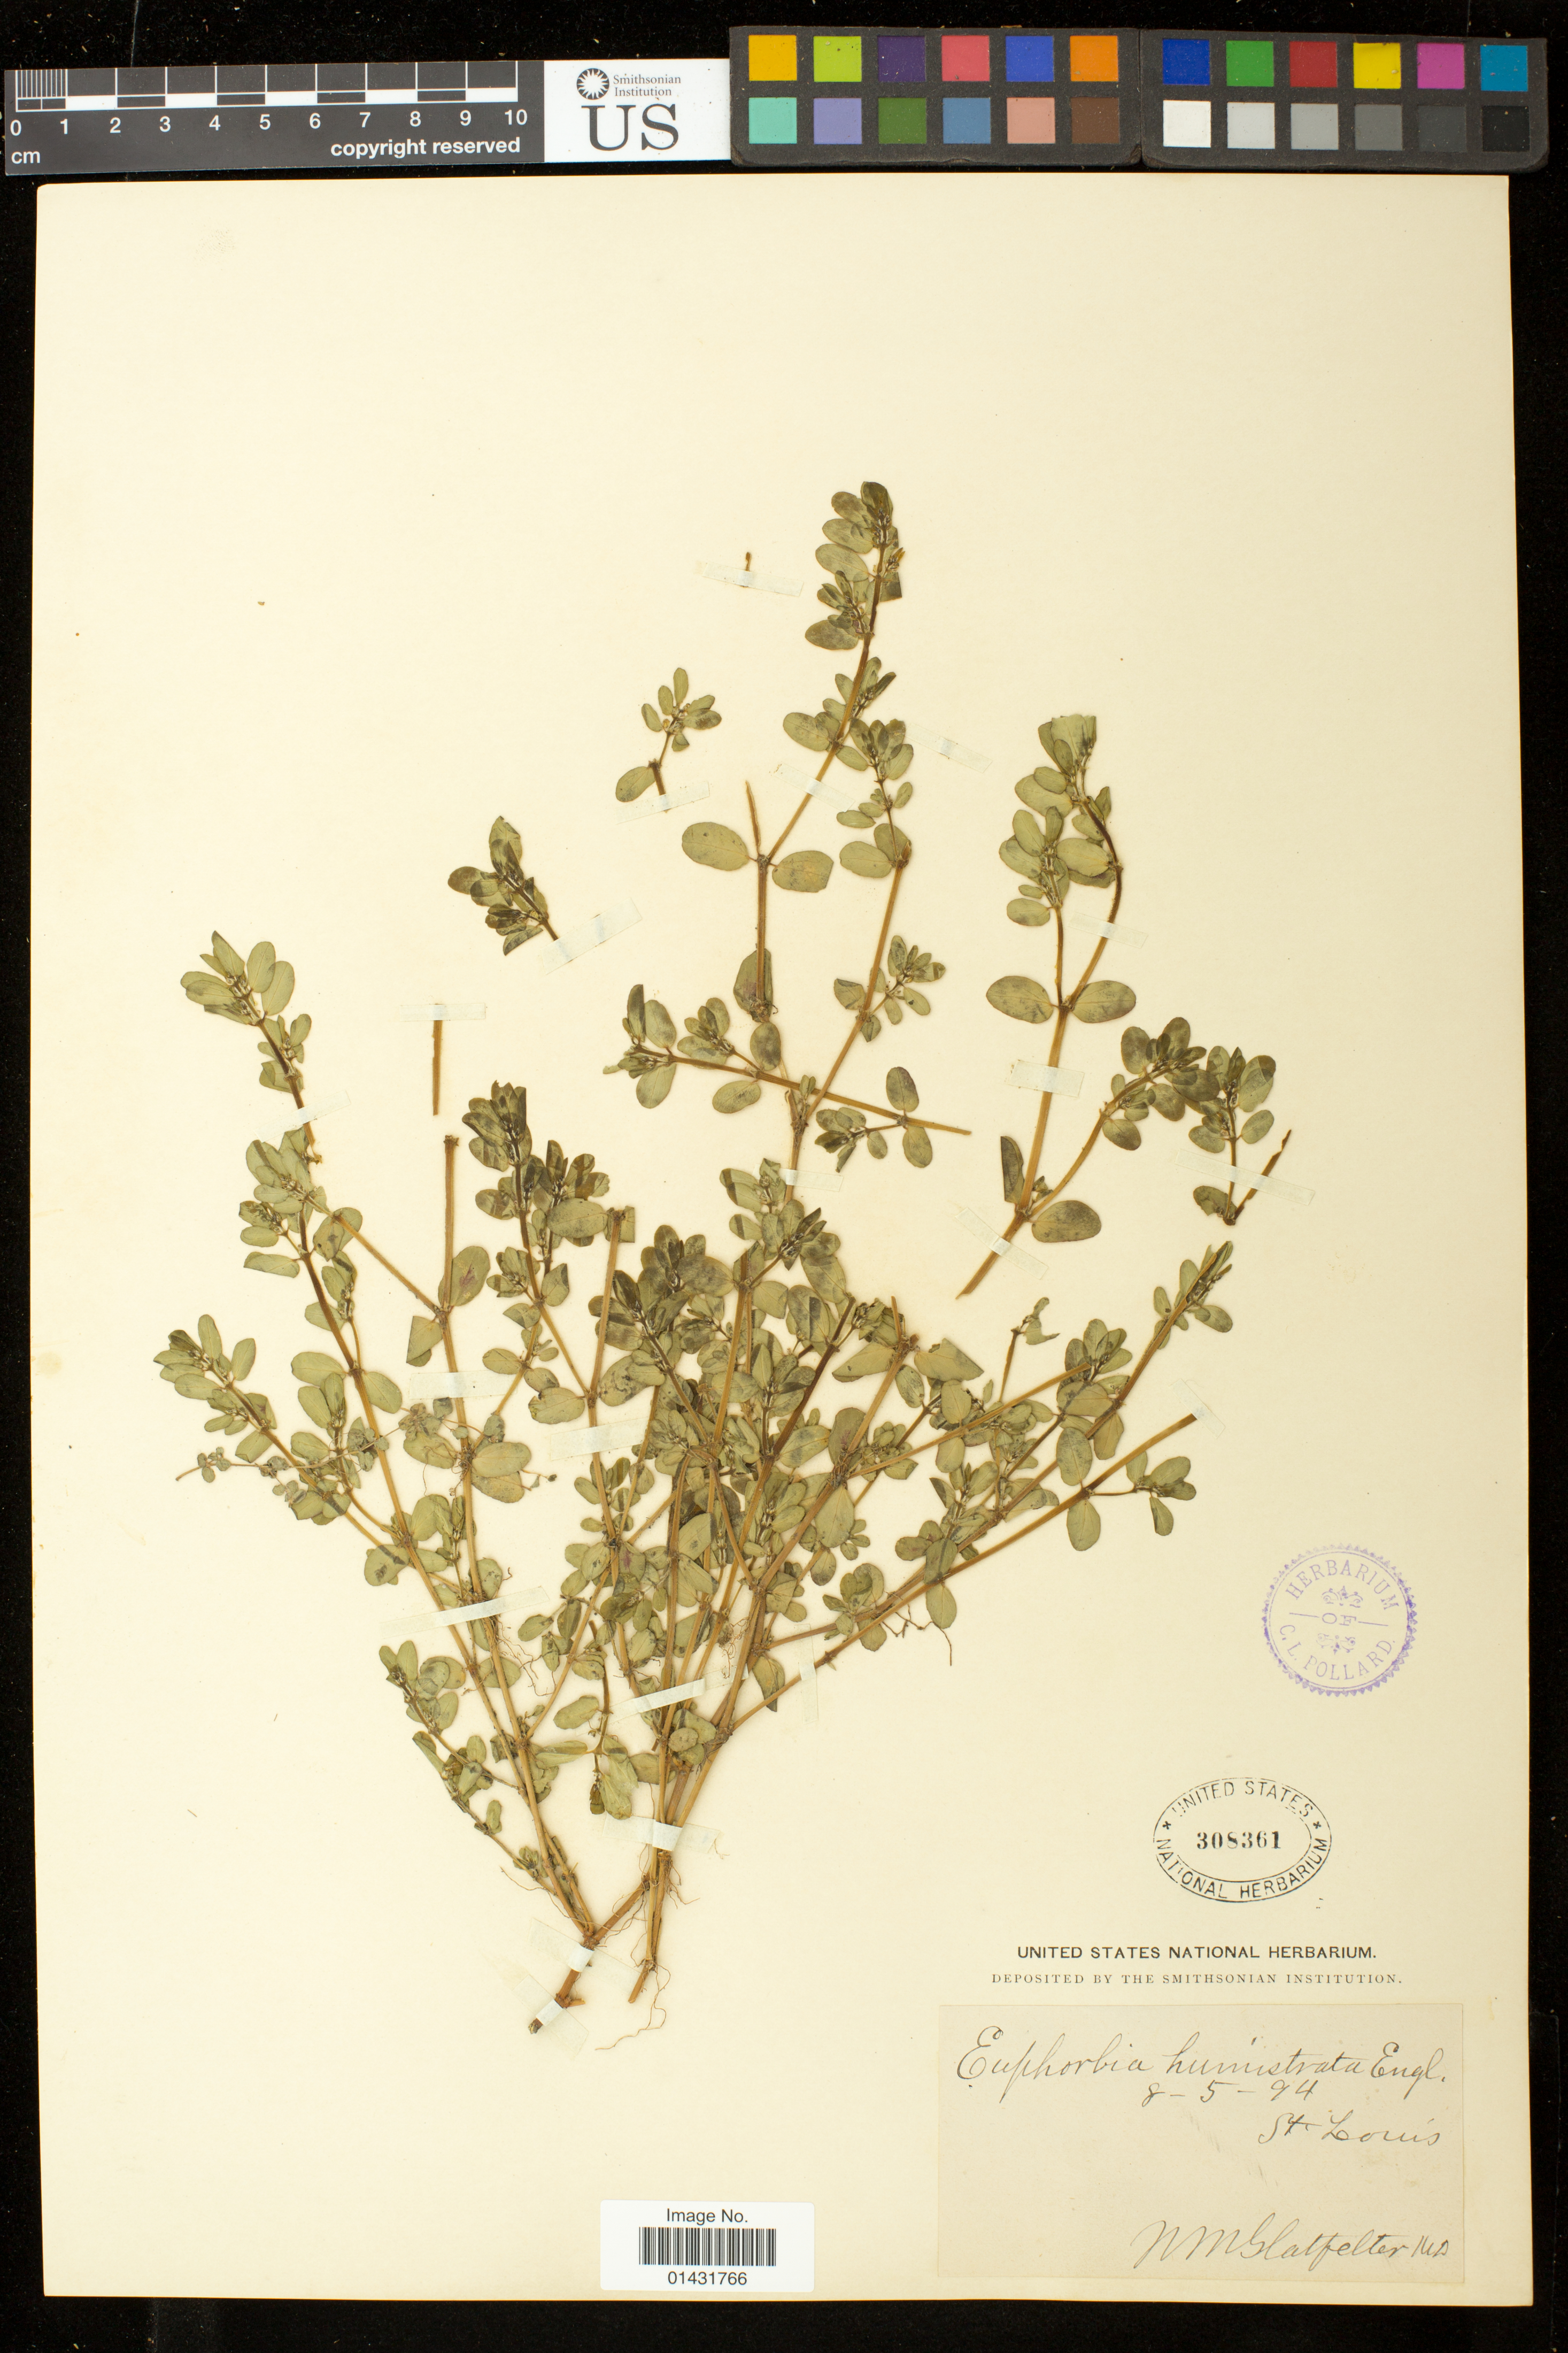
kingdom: Plantae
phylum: Tracheophyta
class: Magnoliopsida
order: Malpighiales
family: Euphorbiaceae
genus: Euphorbia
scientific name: Euphorbia humistrata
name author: Engelm. ex A. Gray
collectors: N. M. Glatfelter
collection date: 1894-08-05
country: United States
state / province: Missouri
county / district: St. Louis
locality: St. Louis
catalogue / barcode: US 308361